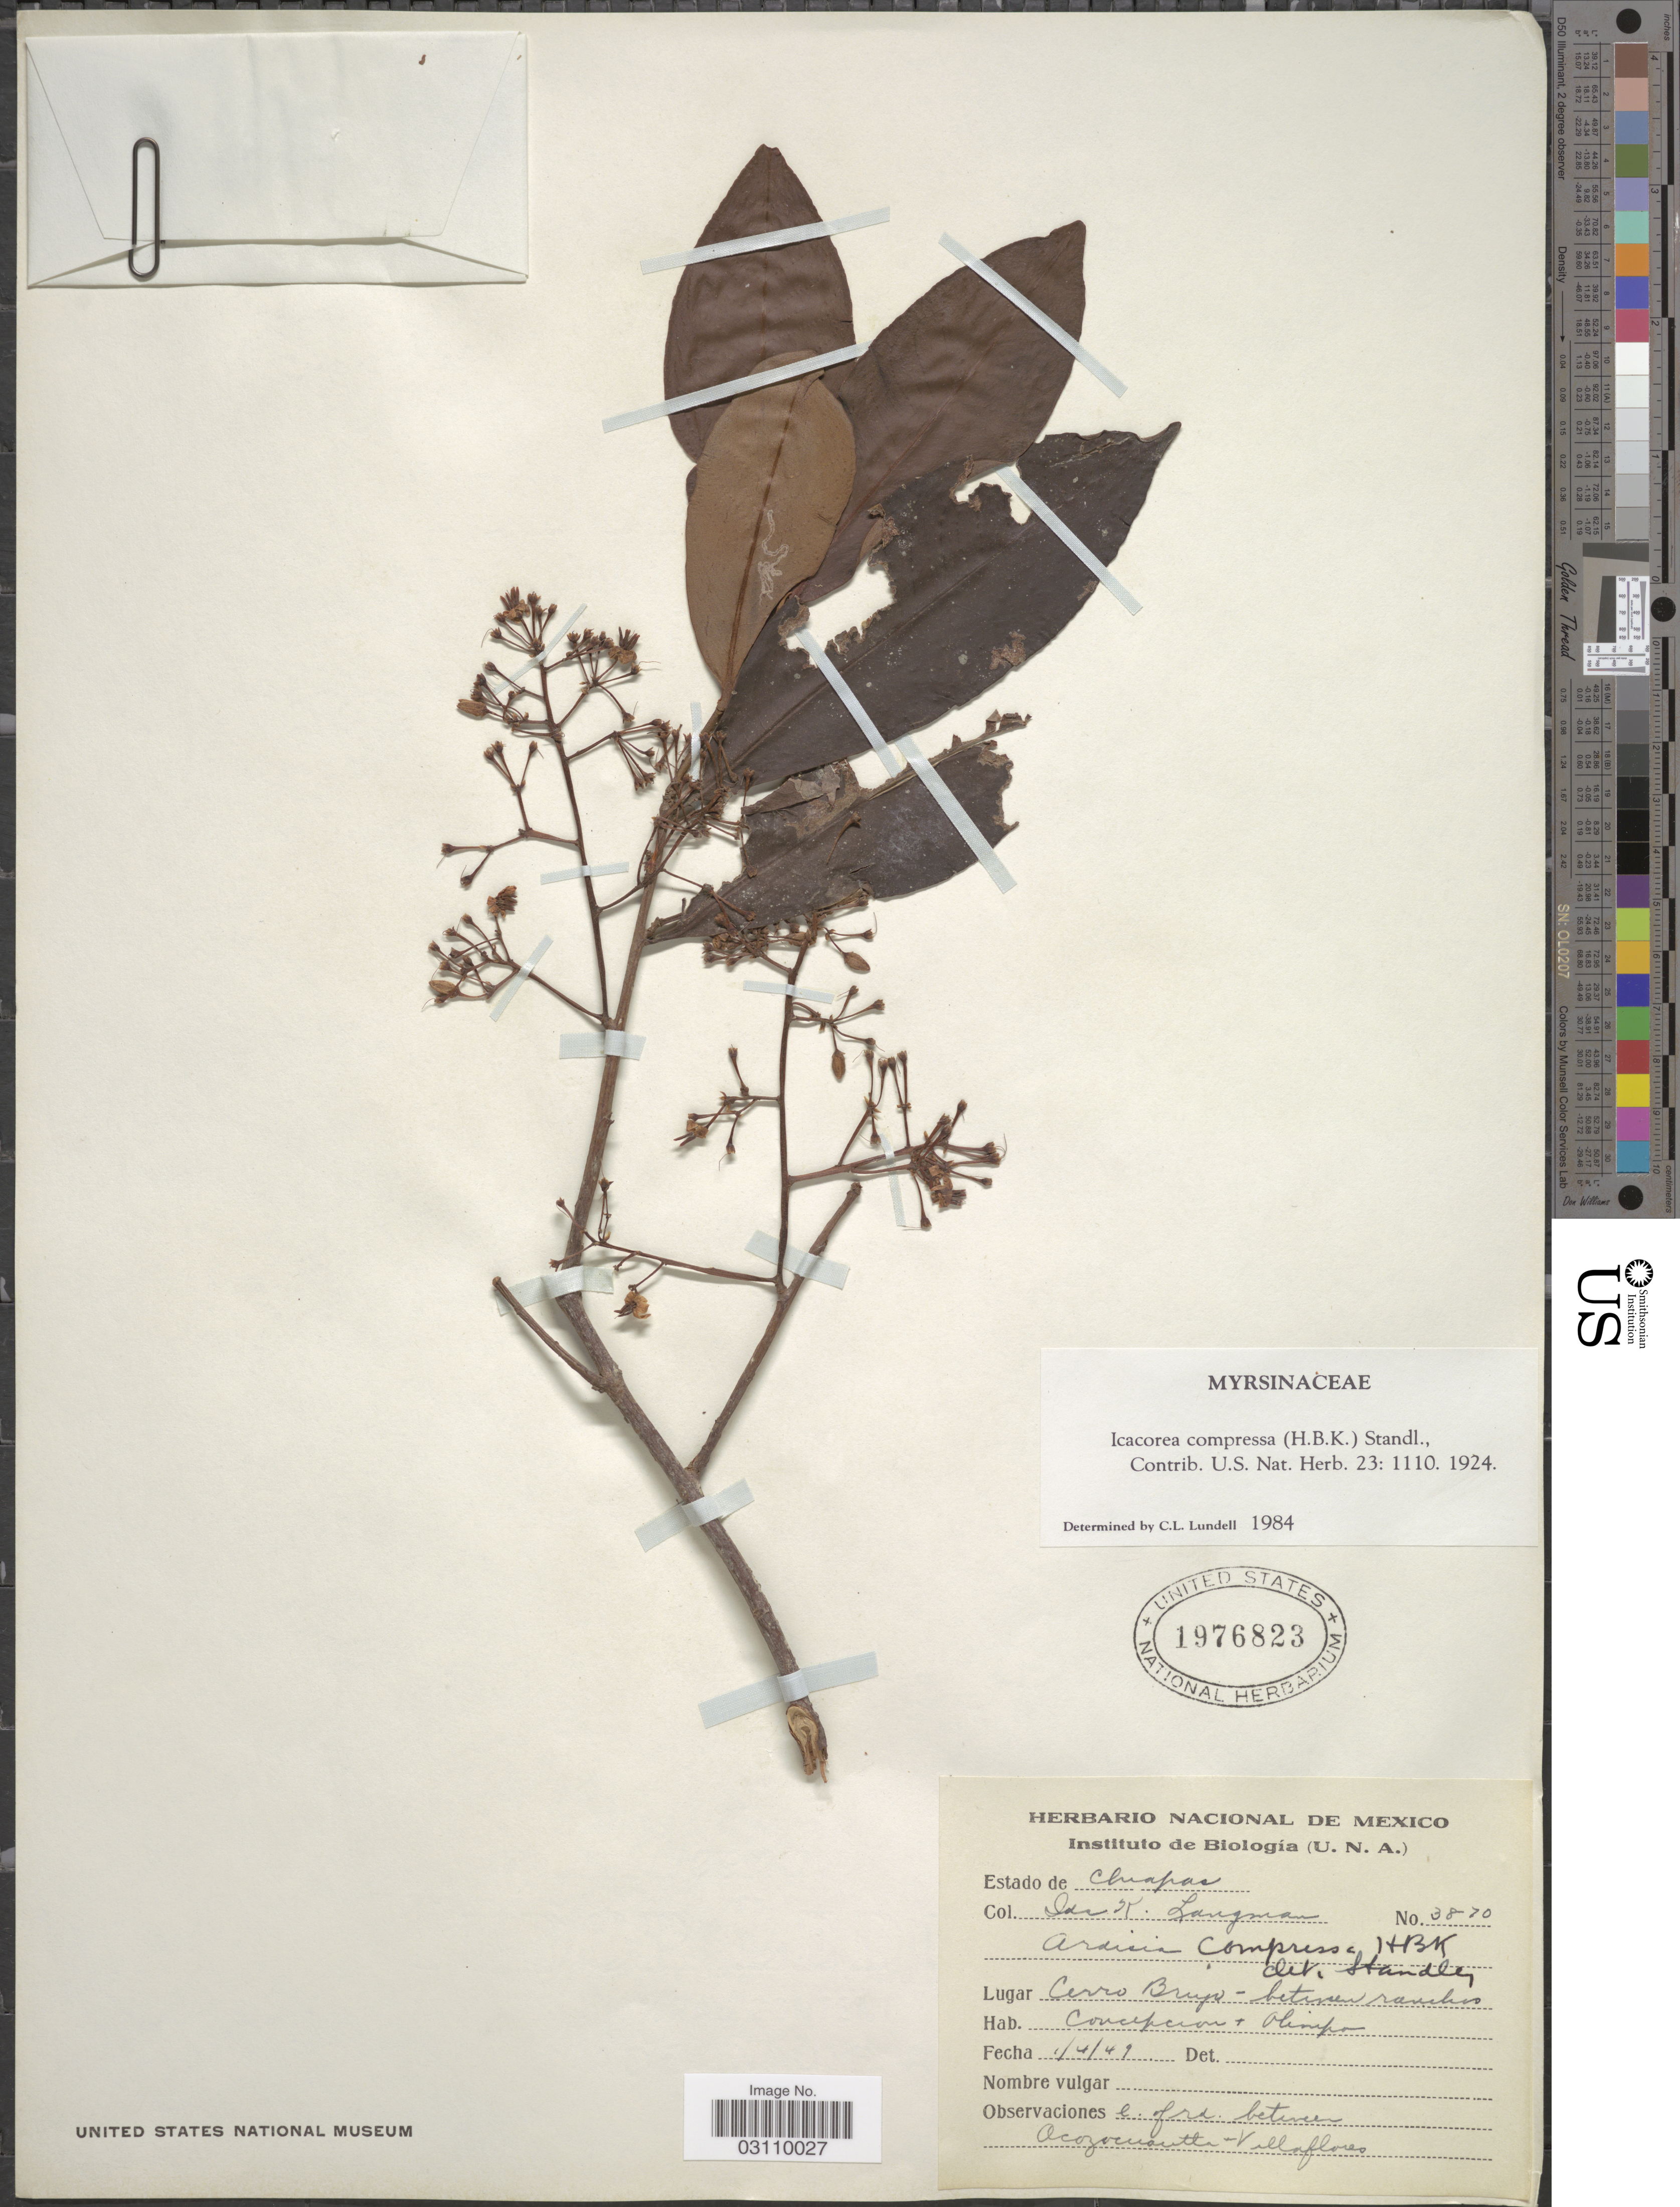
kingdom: Plantae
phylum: Tracheophyta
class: Magnoliopsida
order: Ericales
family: Primulaceae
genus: Ardisia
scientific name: Ardisia compressa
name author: Kunth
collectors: J. Langman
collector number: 3870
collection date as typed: Transcribed d/m/y: 1/4/49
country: Mexico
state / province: Chiapas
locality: Cerro Brujo - between ranchos Concepcion & Olimpo.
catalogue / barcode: US 1976823